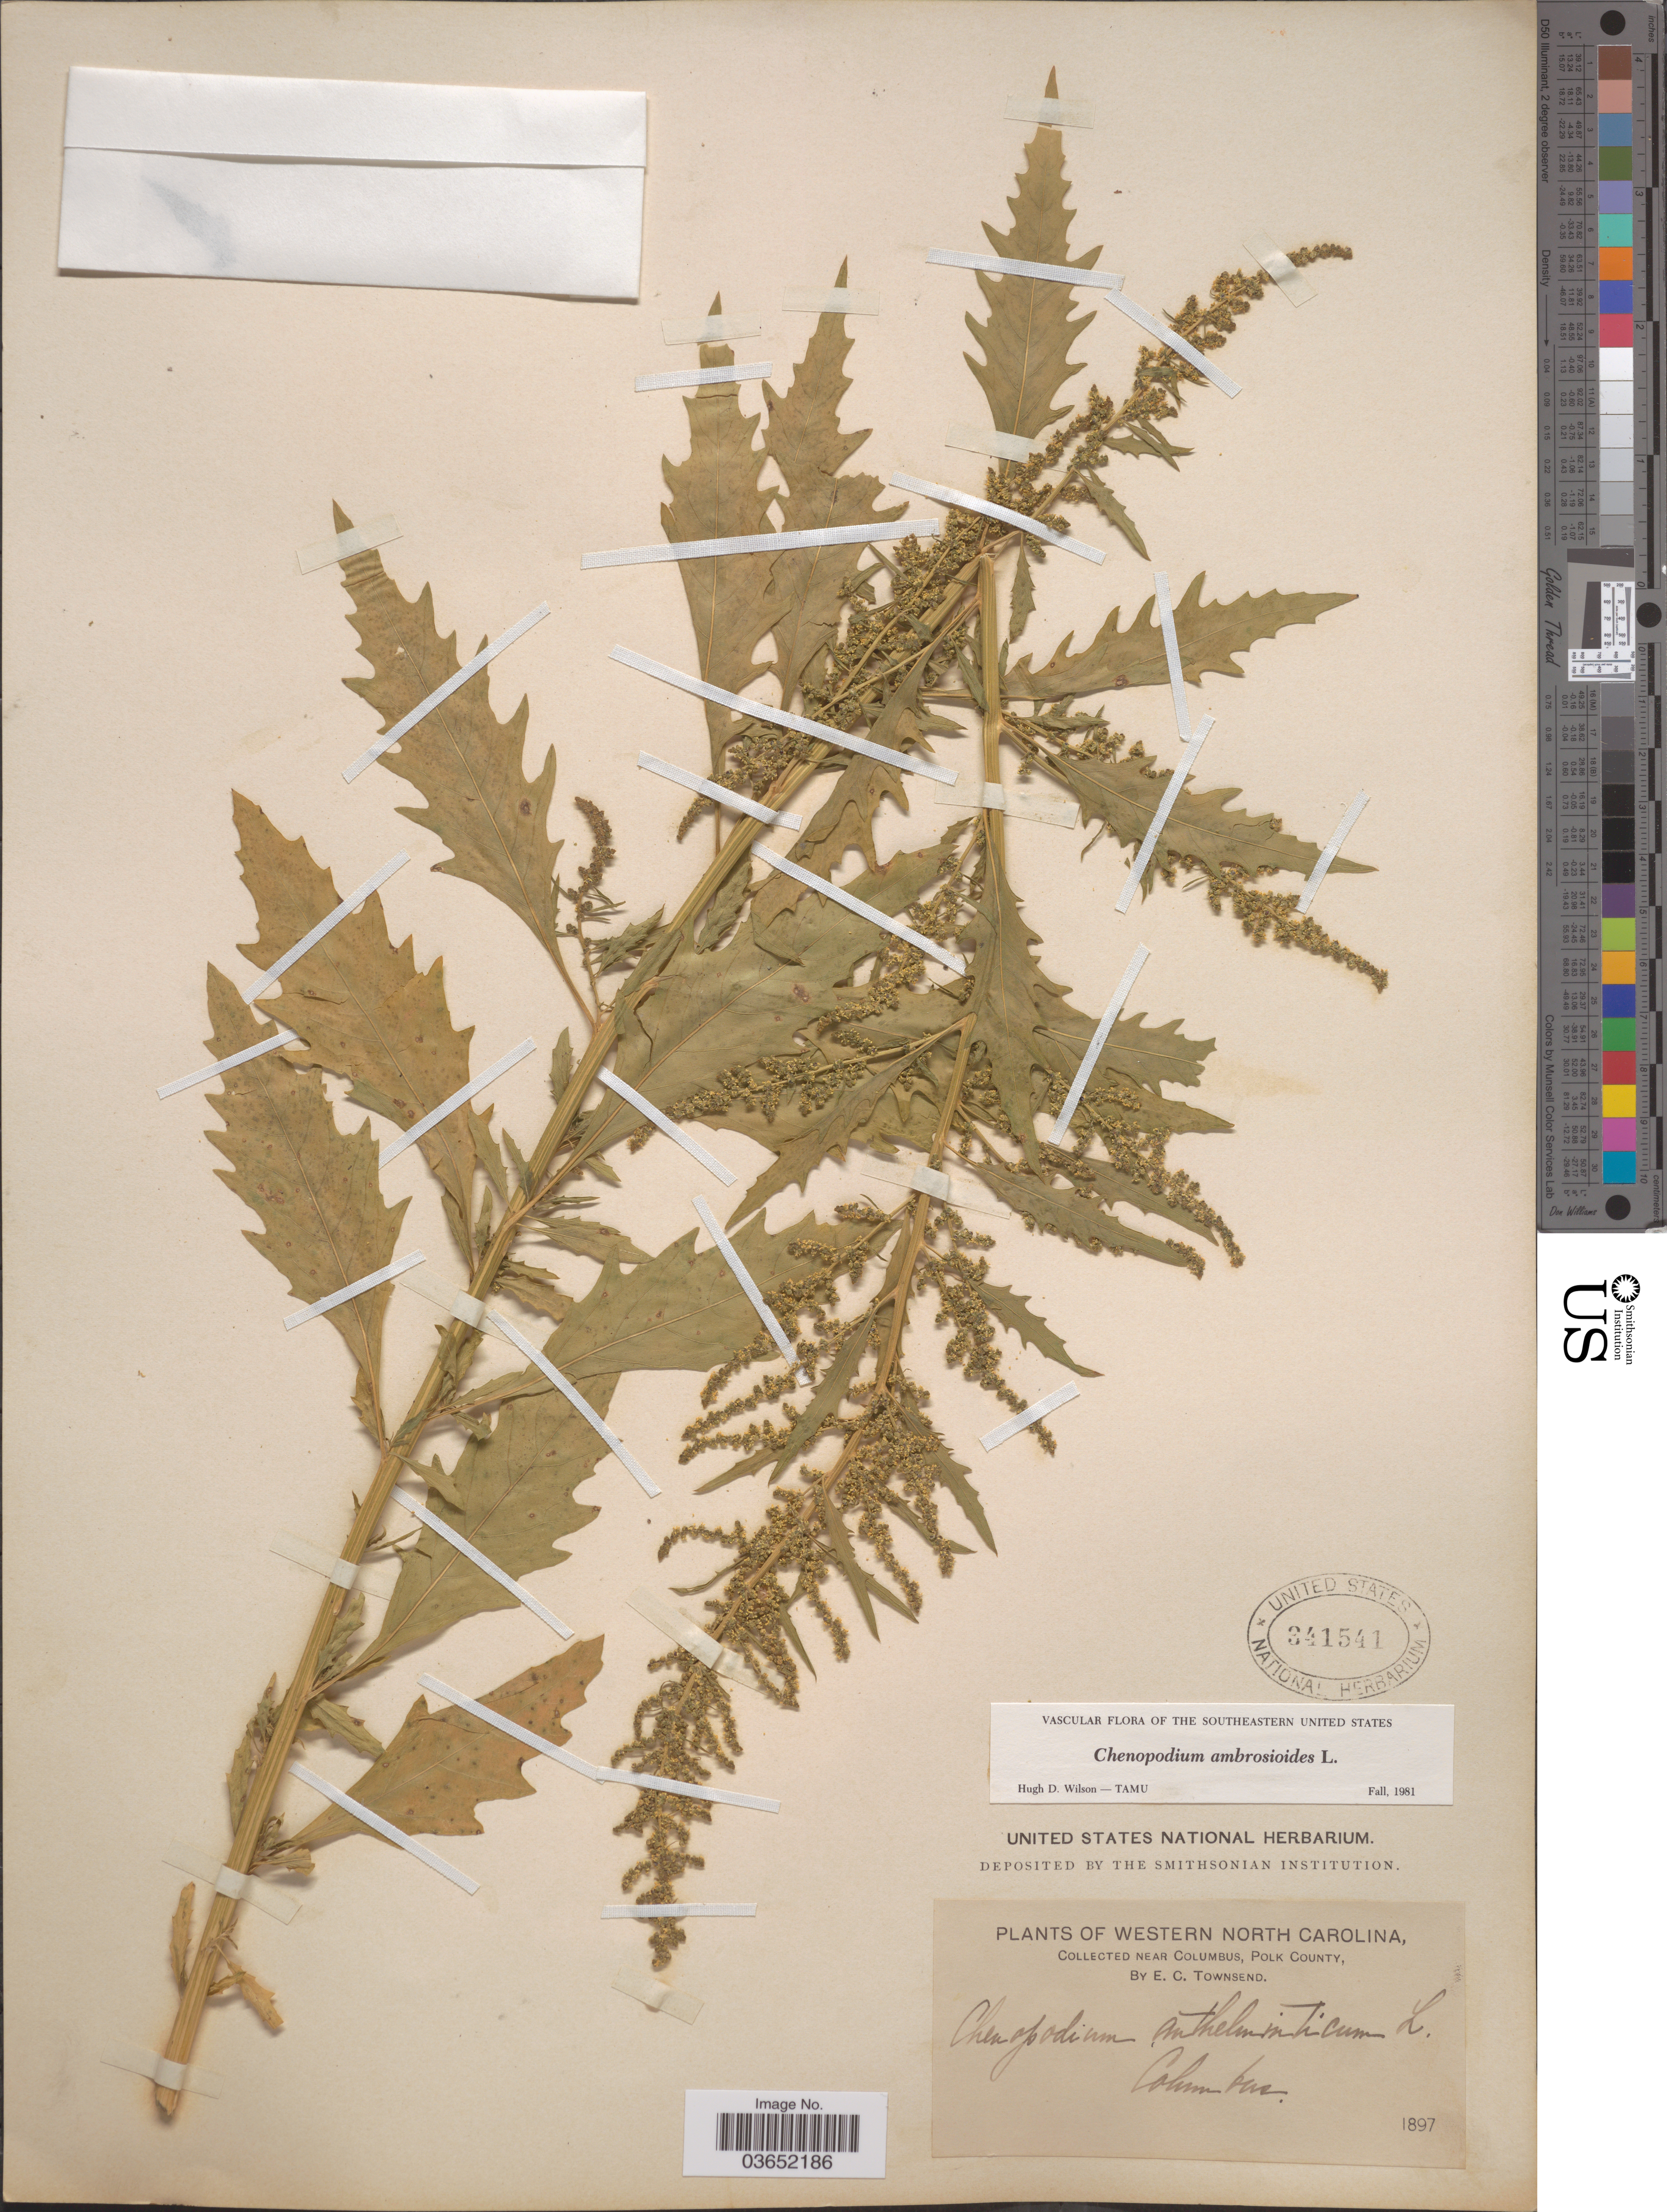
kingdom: Plantae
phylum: Tracheophyta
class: Magnoliopsida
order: Caryophyllales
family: Amaranthaceae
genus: Chenopodium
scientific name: Chenopodium ambrosioides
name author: L.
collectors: E. C. Townsend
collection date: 1897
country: United States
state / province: North Carolina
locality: Western North Carolina. Near Columbus, Polk County. Columbus.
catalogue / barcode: US 341541